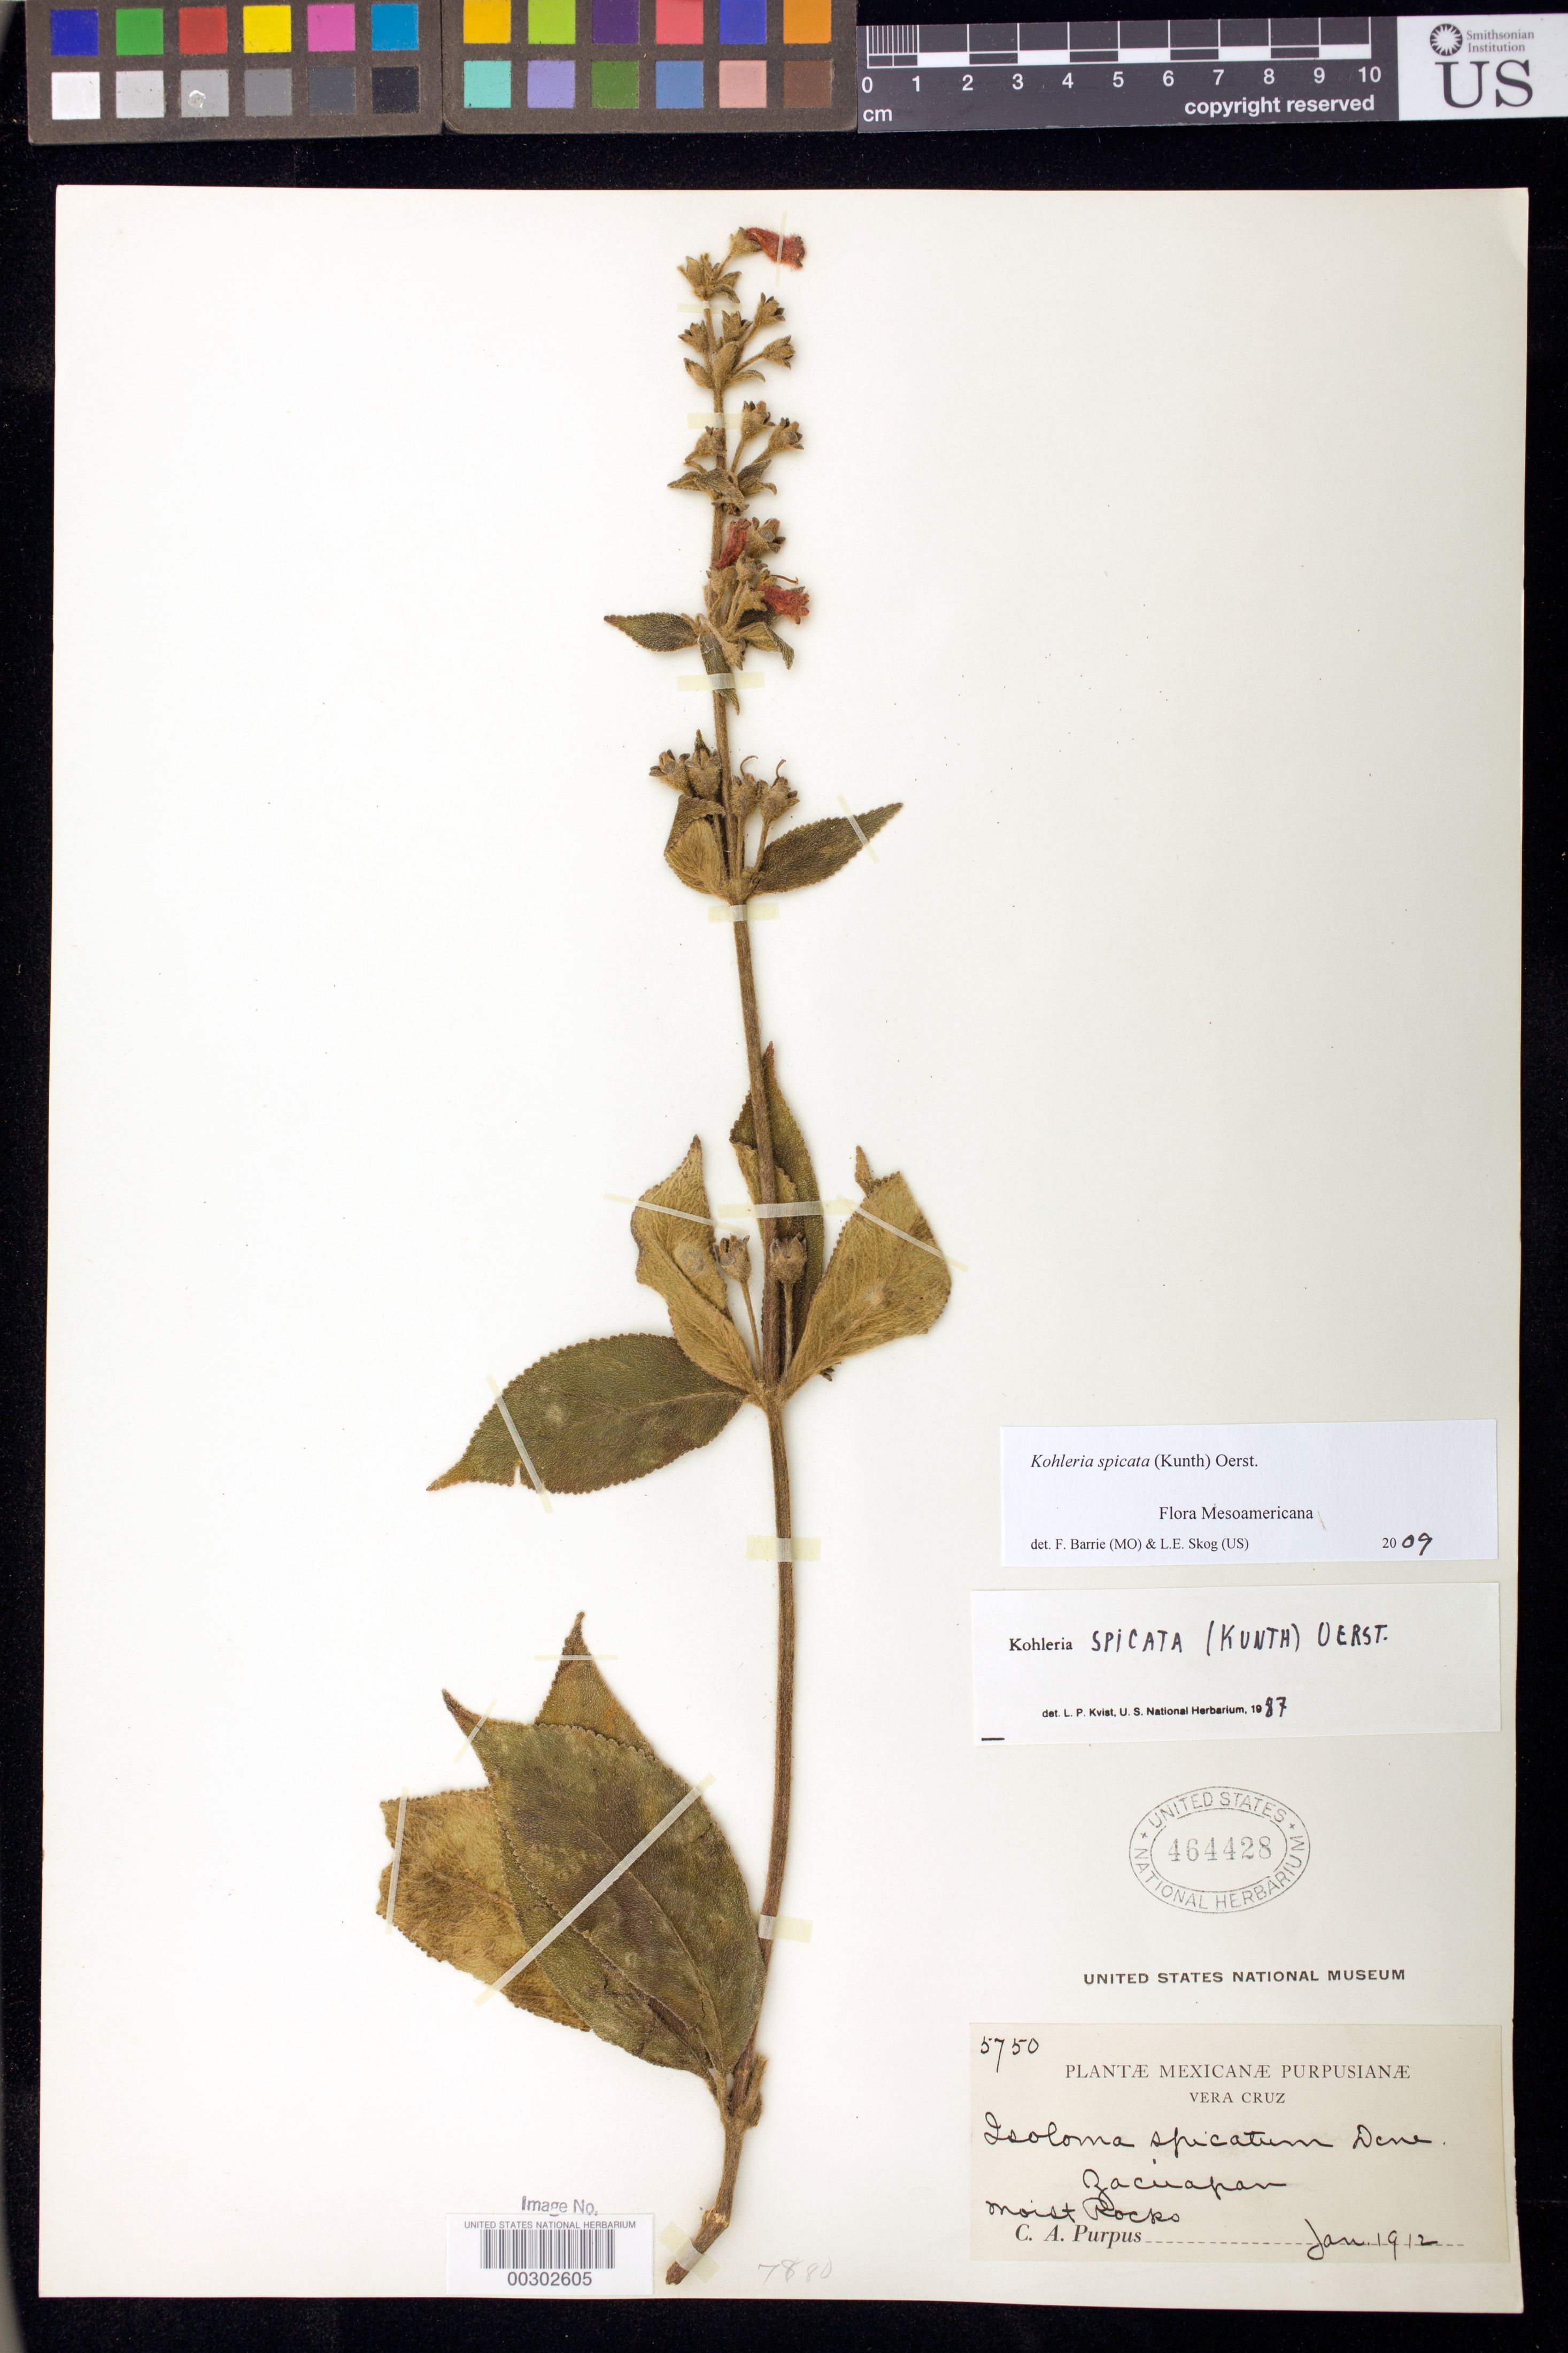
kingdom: Plantae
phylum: Tracheophyta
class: Magnoliopsida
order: Lamiales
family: Gesneriaceae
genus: Kohleria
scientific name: Kohleria spicata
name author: (Kunth) Oerst.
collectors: C. A. Purpus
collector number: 5750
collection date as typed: Jan 1912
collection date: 1912-01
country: Mexico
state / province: Veracruz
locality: Zacuapan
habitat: Moist rocks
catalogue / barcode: US 464428